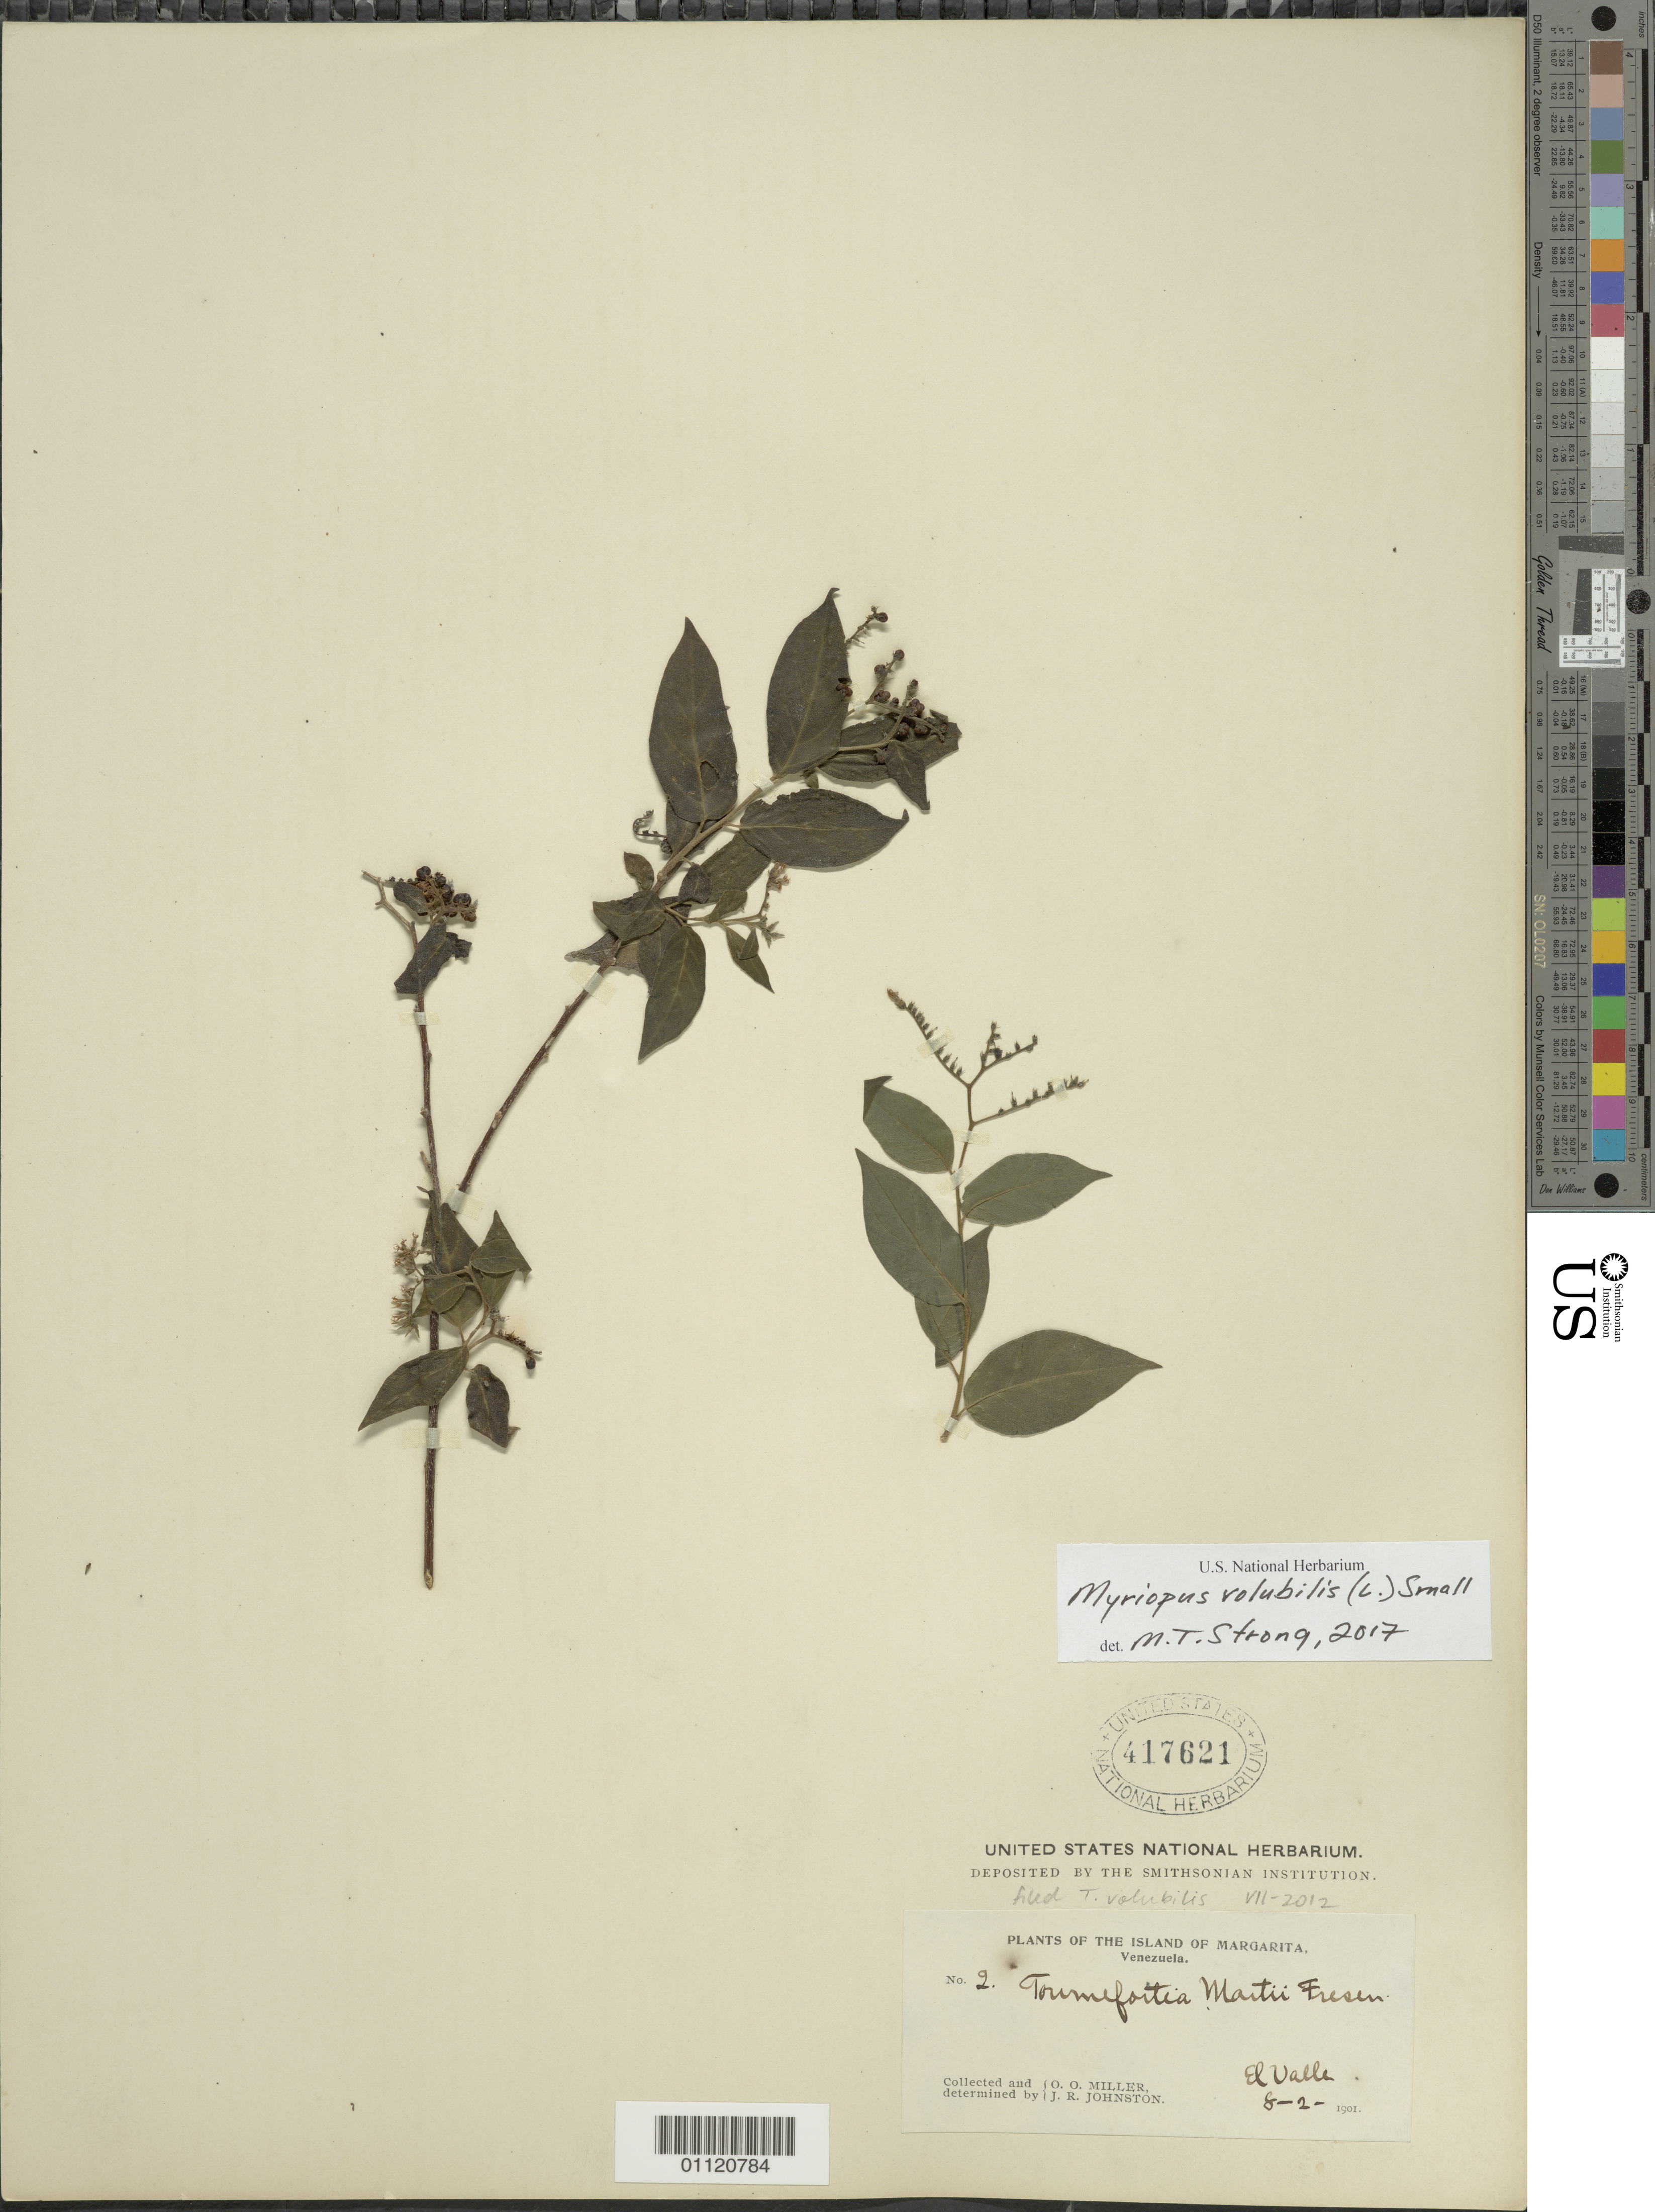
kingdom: Plantae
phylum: Tracheophyta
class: Magnoliopsida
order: Boraginales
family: Heliotropiaceae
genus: Myriopus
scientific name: Myriopus volubilis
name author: (L.) Small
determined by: Strong, Mark T., (BOT), Smithsonian Institution - National Museum of Natural History (UNITED STATES)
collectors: O. O. Miller & J. Johnston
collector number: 2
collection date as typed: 08 Feb 1901 or 02 Aug 1901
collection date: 1901-02-08 or 1901-08-02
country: Venezuela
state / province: Nueva Esparta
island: Margarita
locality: El Valle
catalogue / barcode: US 417621